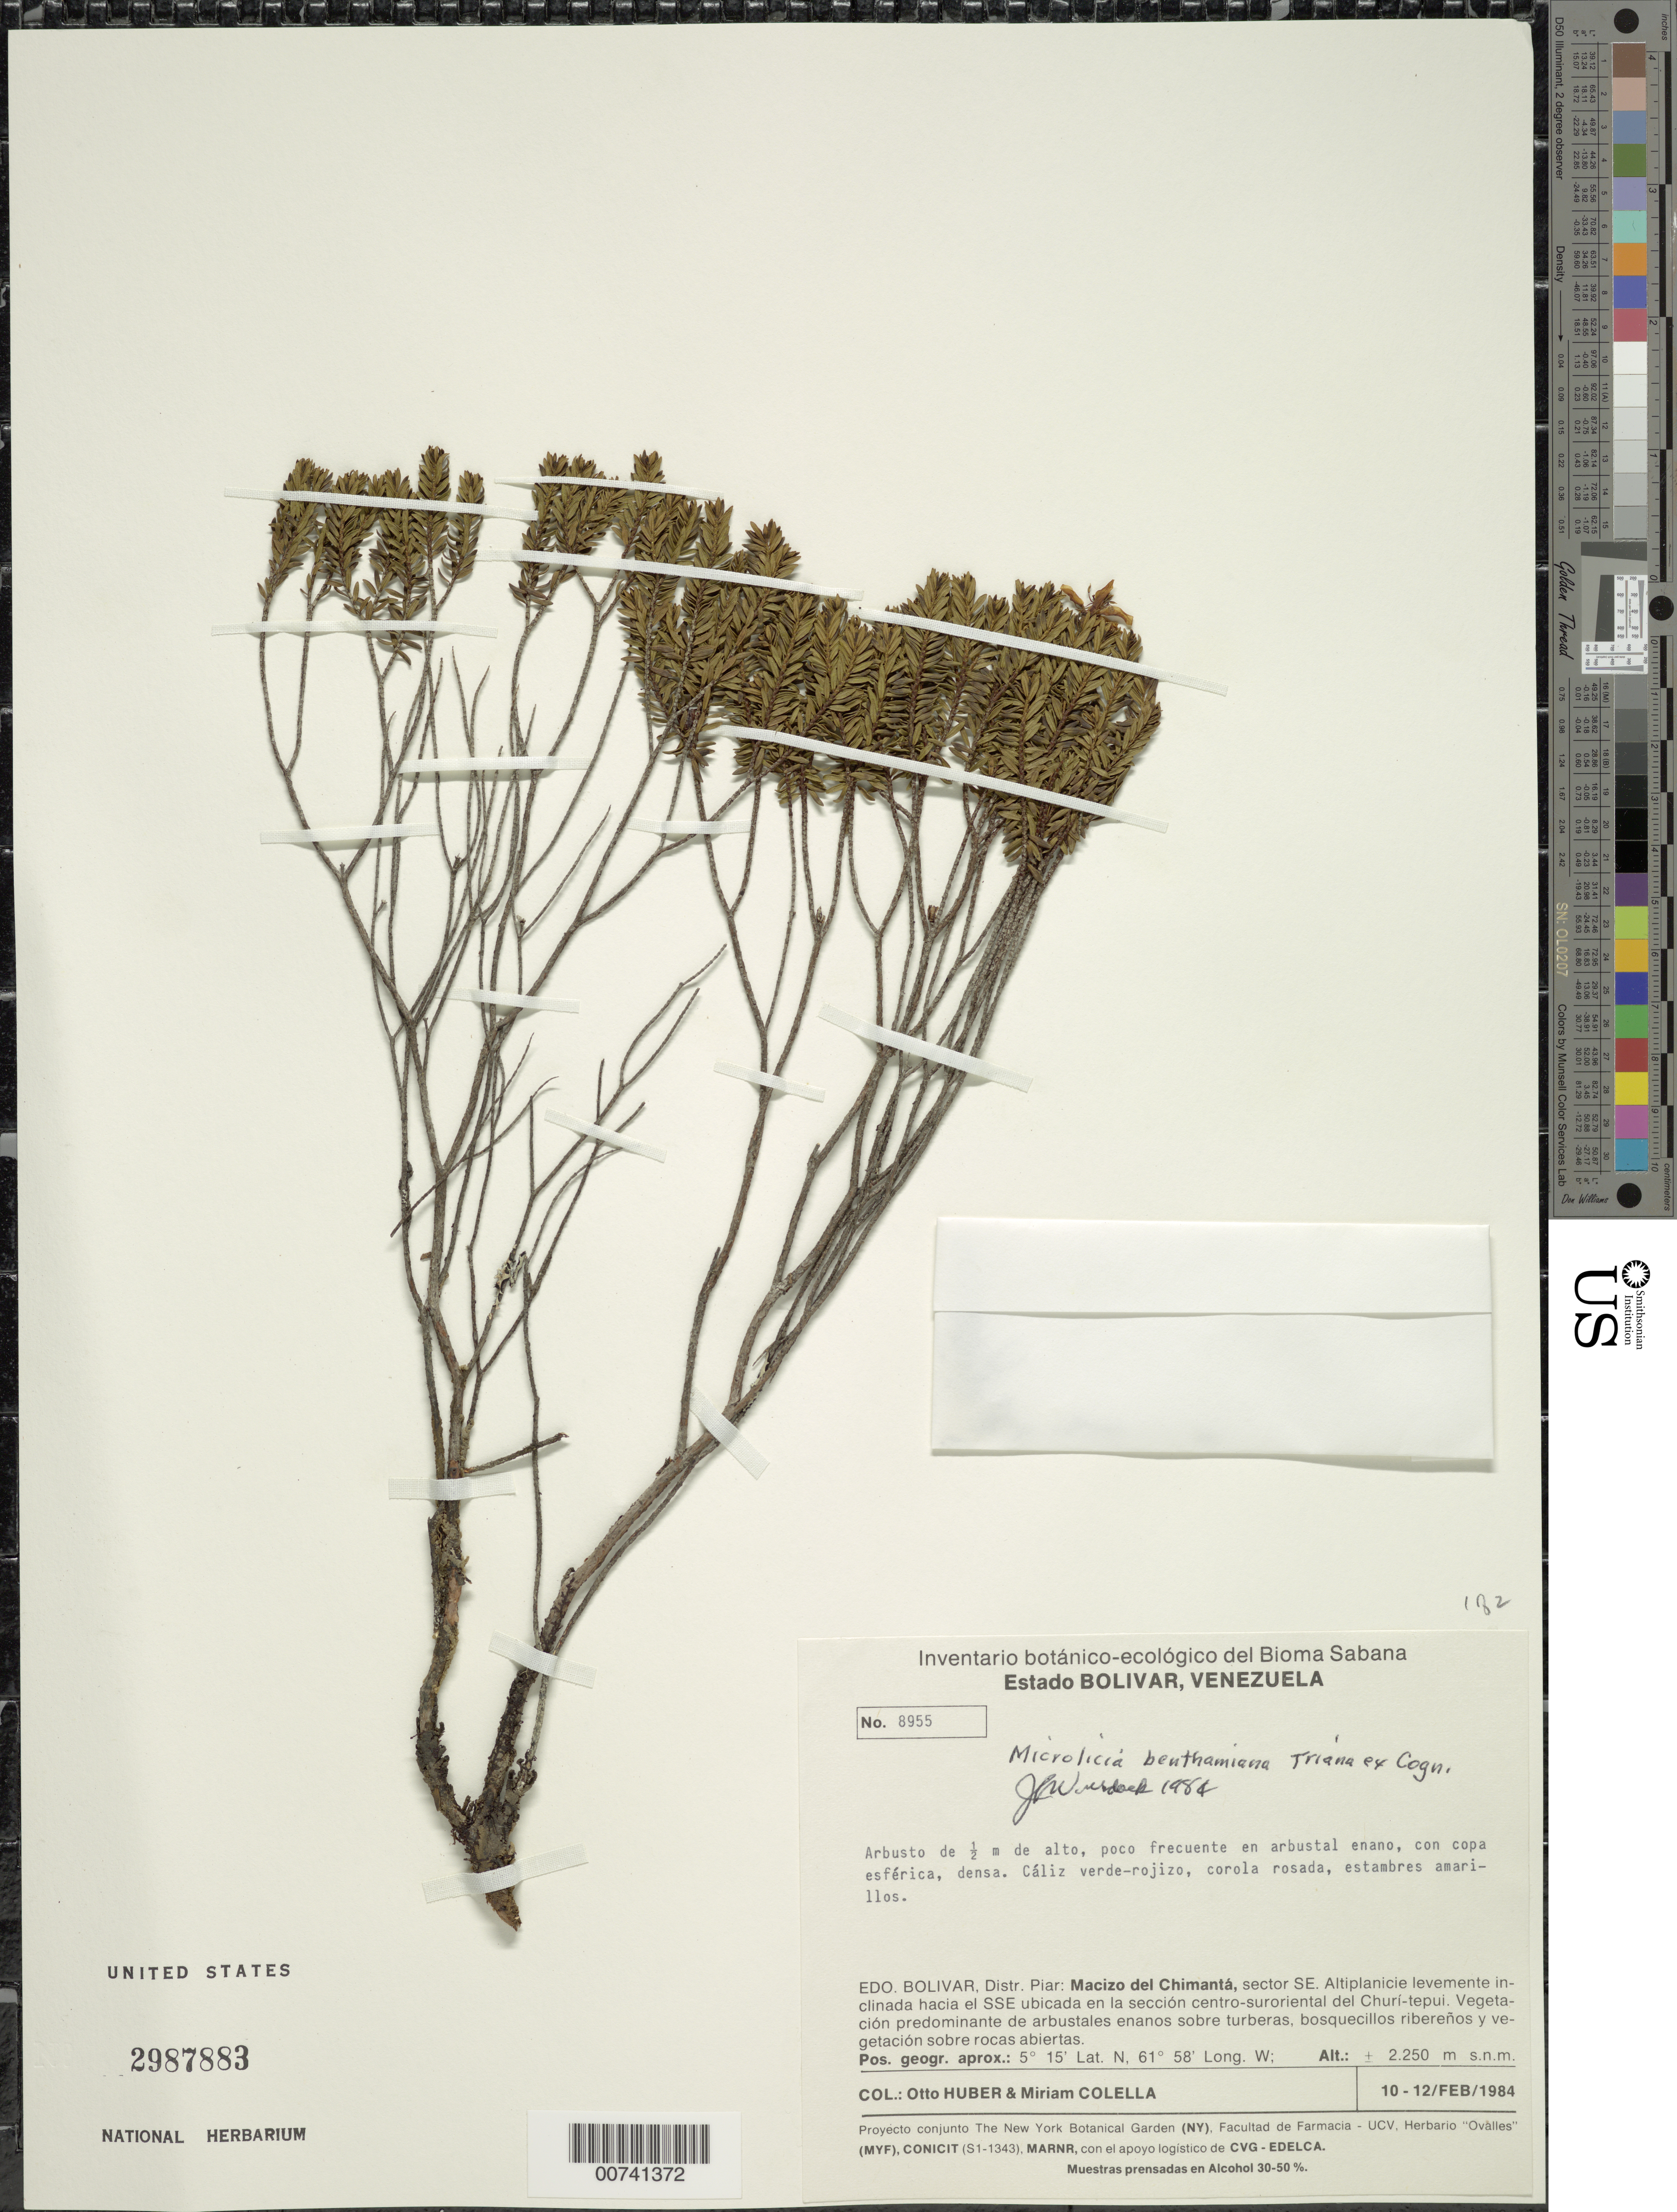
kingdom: Plantae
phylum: Tracheophyta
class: Magnoliopsida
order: Myrtales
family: Melastomataceae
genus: Microlicia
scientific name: Microlicia benthamiana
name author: Triana ex Cogn.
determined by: Wurdack, John J., (US), US (UNITED STATES)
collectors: O. Huber & M. Colella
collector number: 8955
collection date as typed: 10-Feb-84 to 12-Feb-84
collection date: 1984-02-10/1984-02-12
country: Venezuela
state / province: Bolívar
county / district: Piar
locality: Macizo del Chimantá, sector SE del Churi-tepuí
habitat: Arbustal enano, con copa esferica, densa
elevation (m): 2250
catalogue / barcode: US 2987883